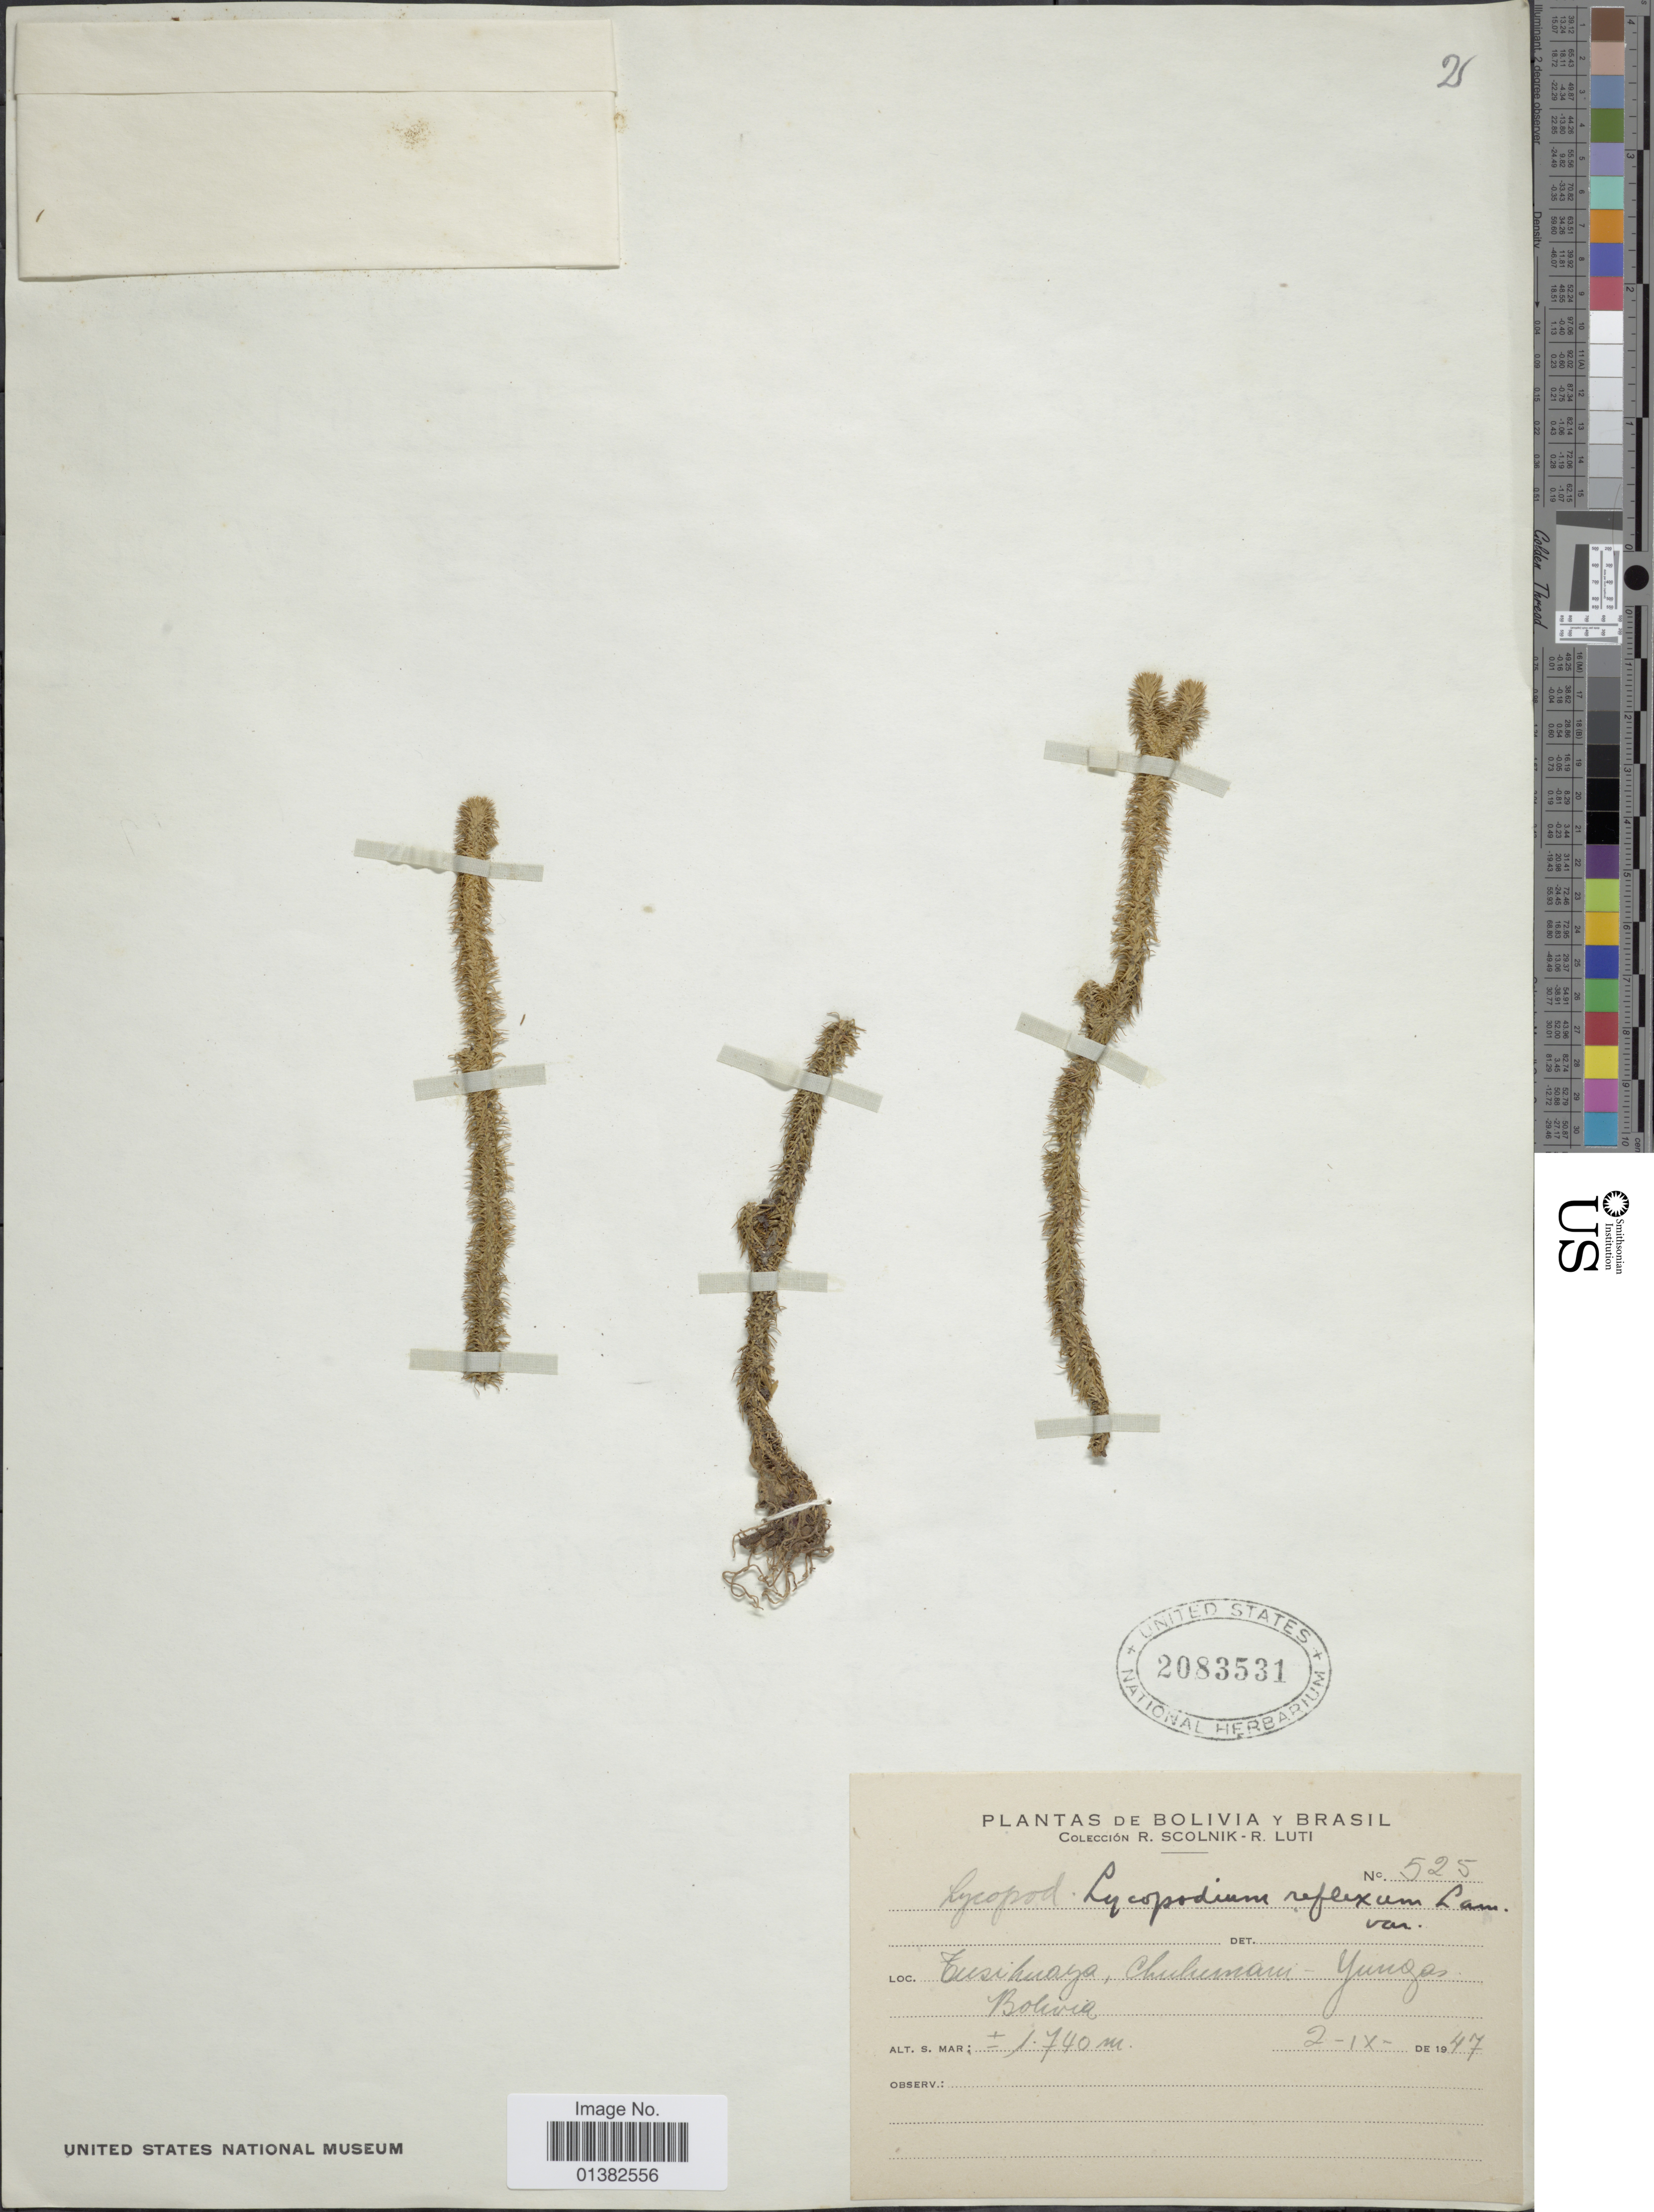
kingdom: Plantae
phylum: Tracheophyta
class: Lycopodiopsida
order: Lycopodiales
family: Lycopodiaceae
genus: Phlegmariurus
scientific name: Phlegmariurus reflexus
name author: (Lam.) B. Øllg.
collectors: R. Scolnik & R. Luti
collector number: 525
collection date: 1947-09-02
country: Bolivia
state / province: La Paz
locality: Tusihuaya, Chulumani - Yungas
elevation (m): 1740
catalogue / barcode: US 2083531